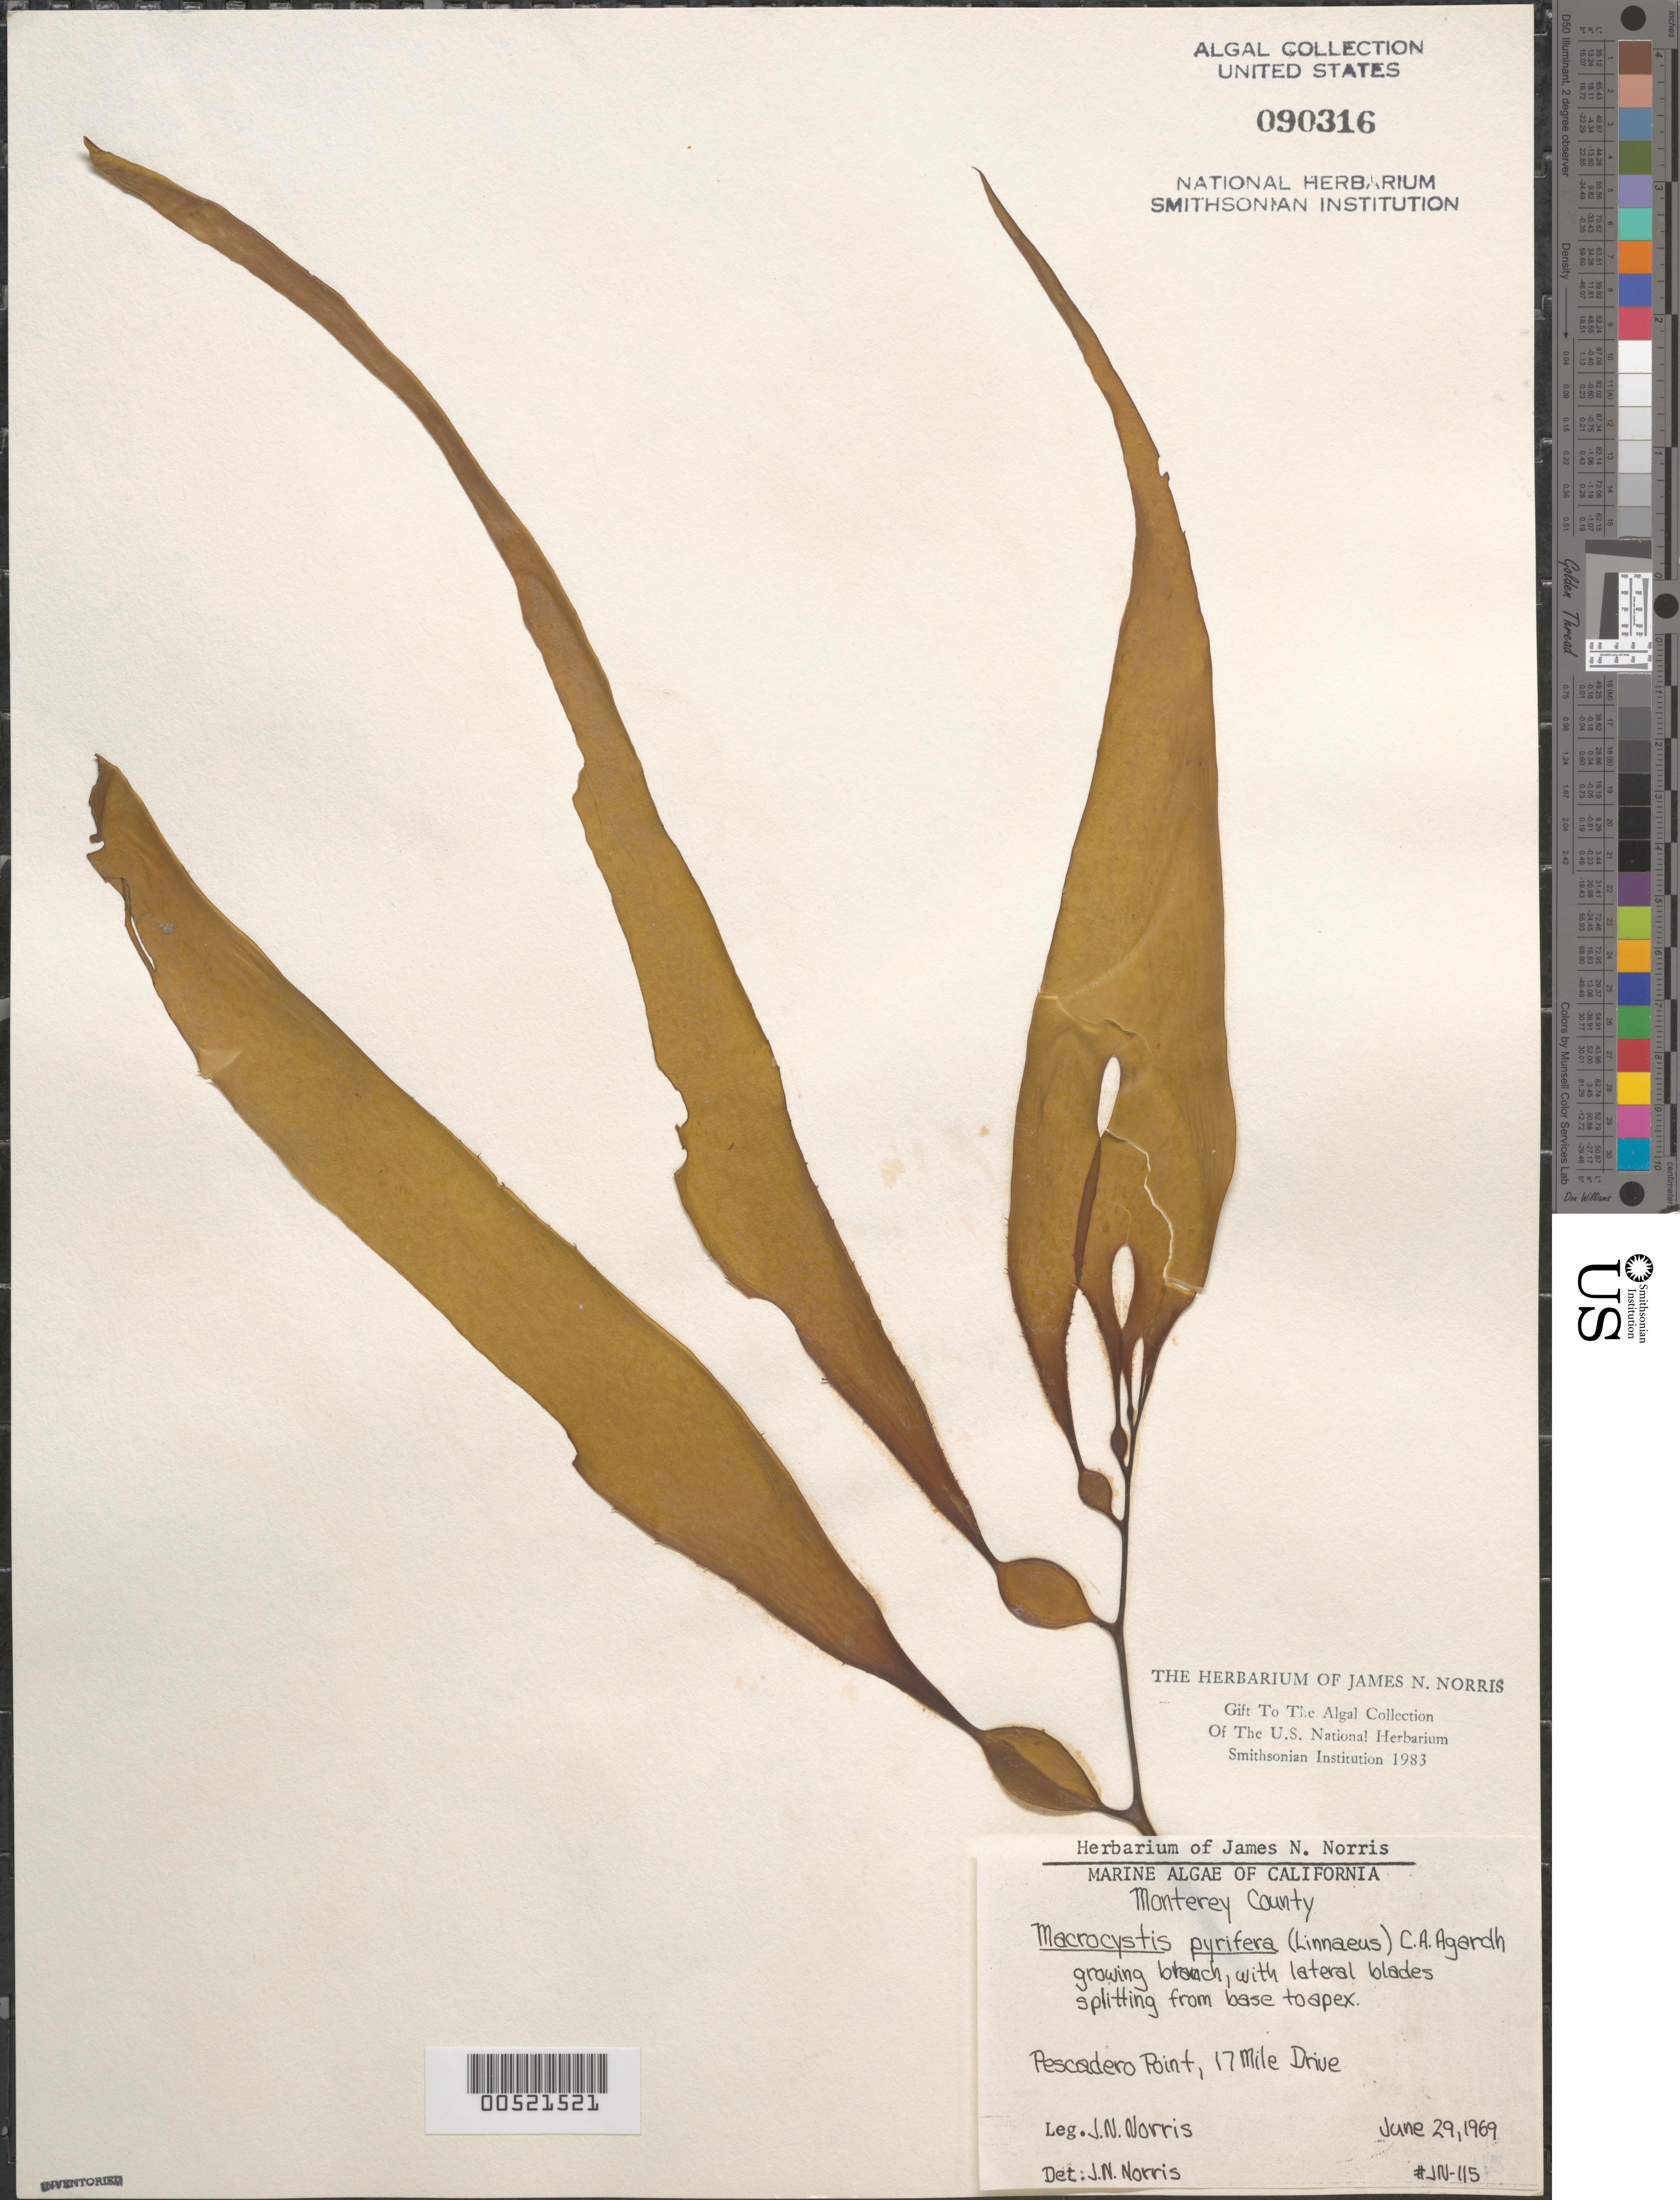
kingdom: Chromista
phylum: Ochrophyta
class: Phaeophyceae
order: Laminariales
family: Laminariaceae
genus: Macrocystis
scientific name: Macrocystis pyrifera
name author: (L.) C. Agardh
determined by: Norris, James N.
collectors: J. N. Norris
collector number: JN-115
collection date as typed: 29 Jun 1969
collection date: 1969-06-29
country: United States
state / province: California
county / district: Monterey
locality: Pescadero Point, 17 Mile Drive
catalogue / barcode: US 90316